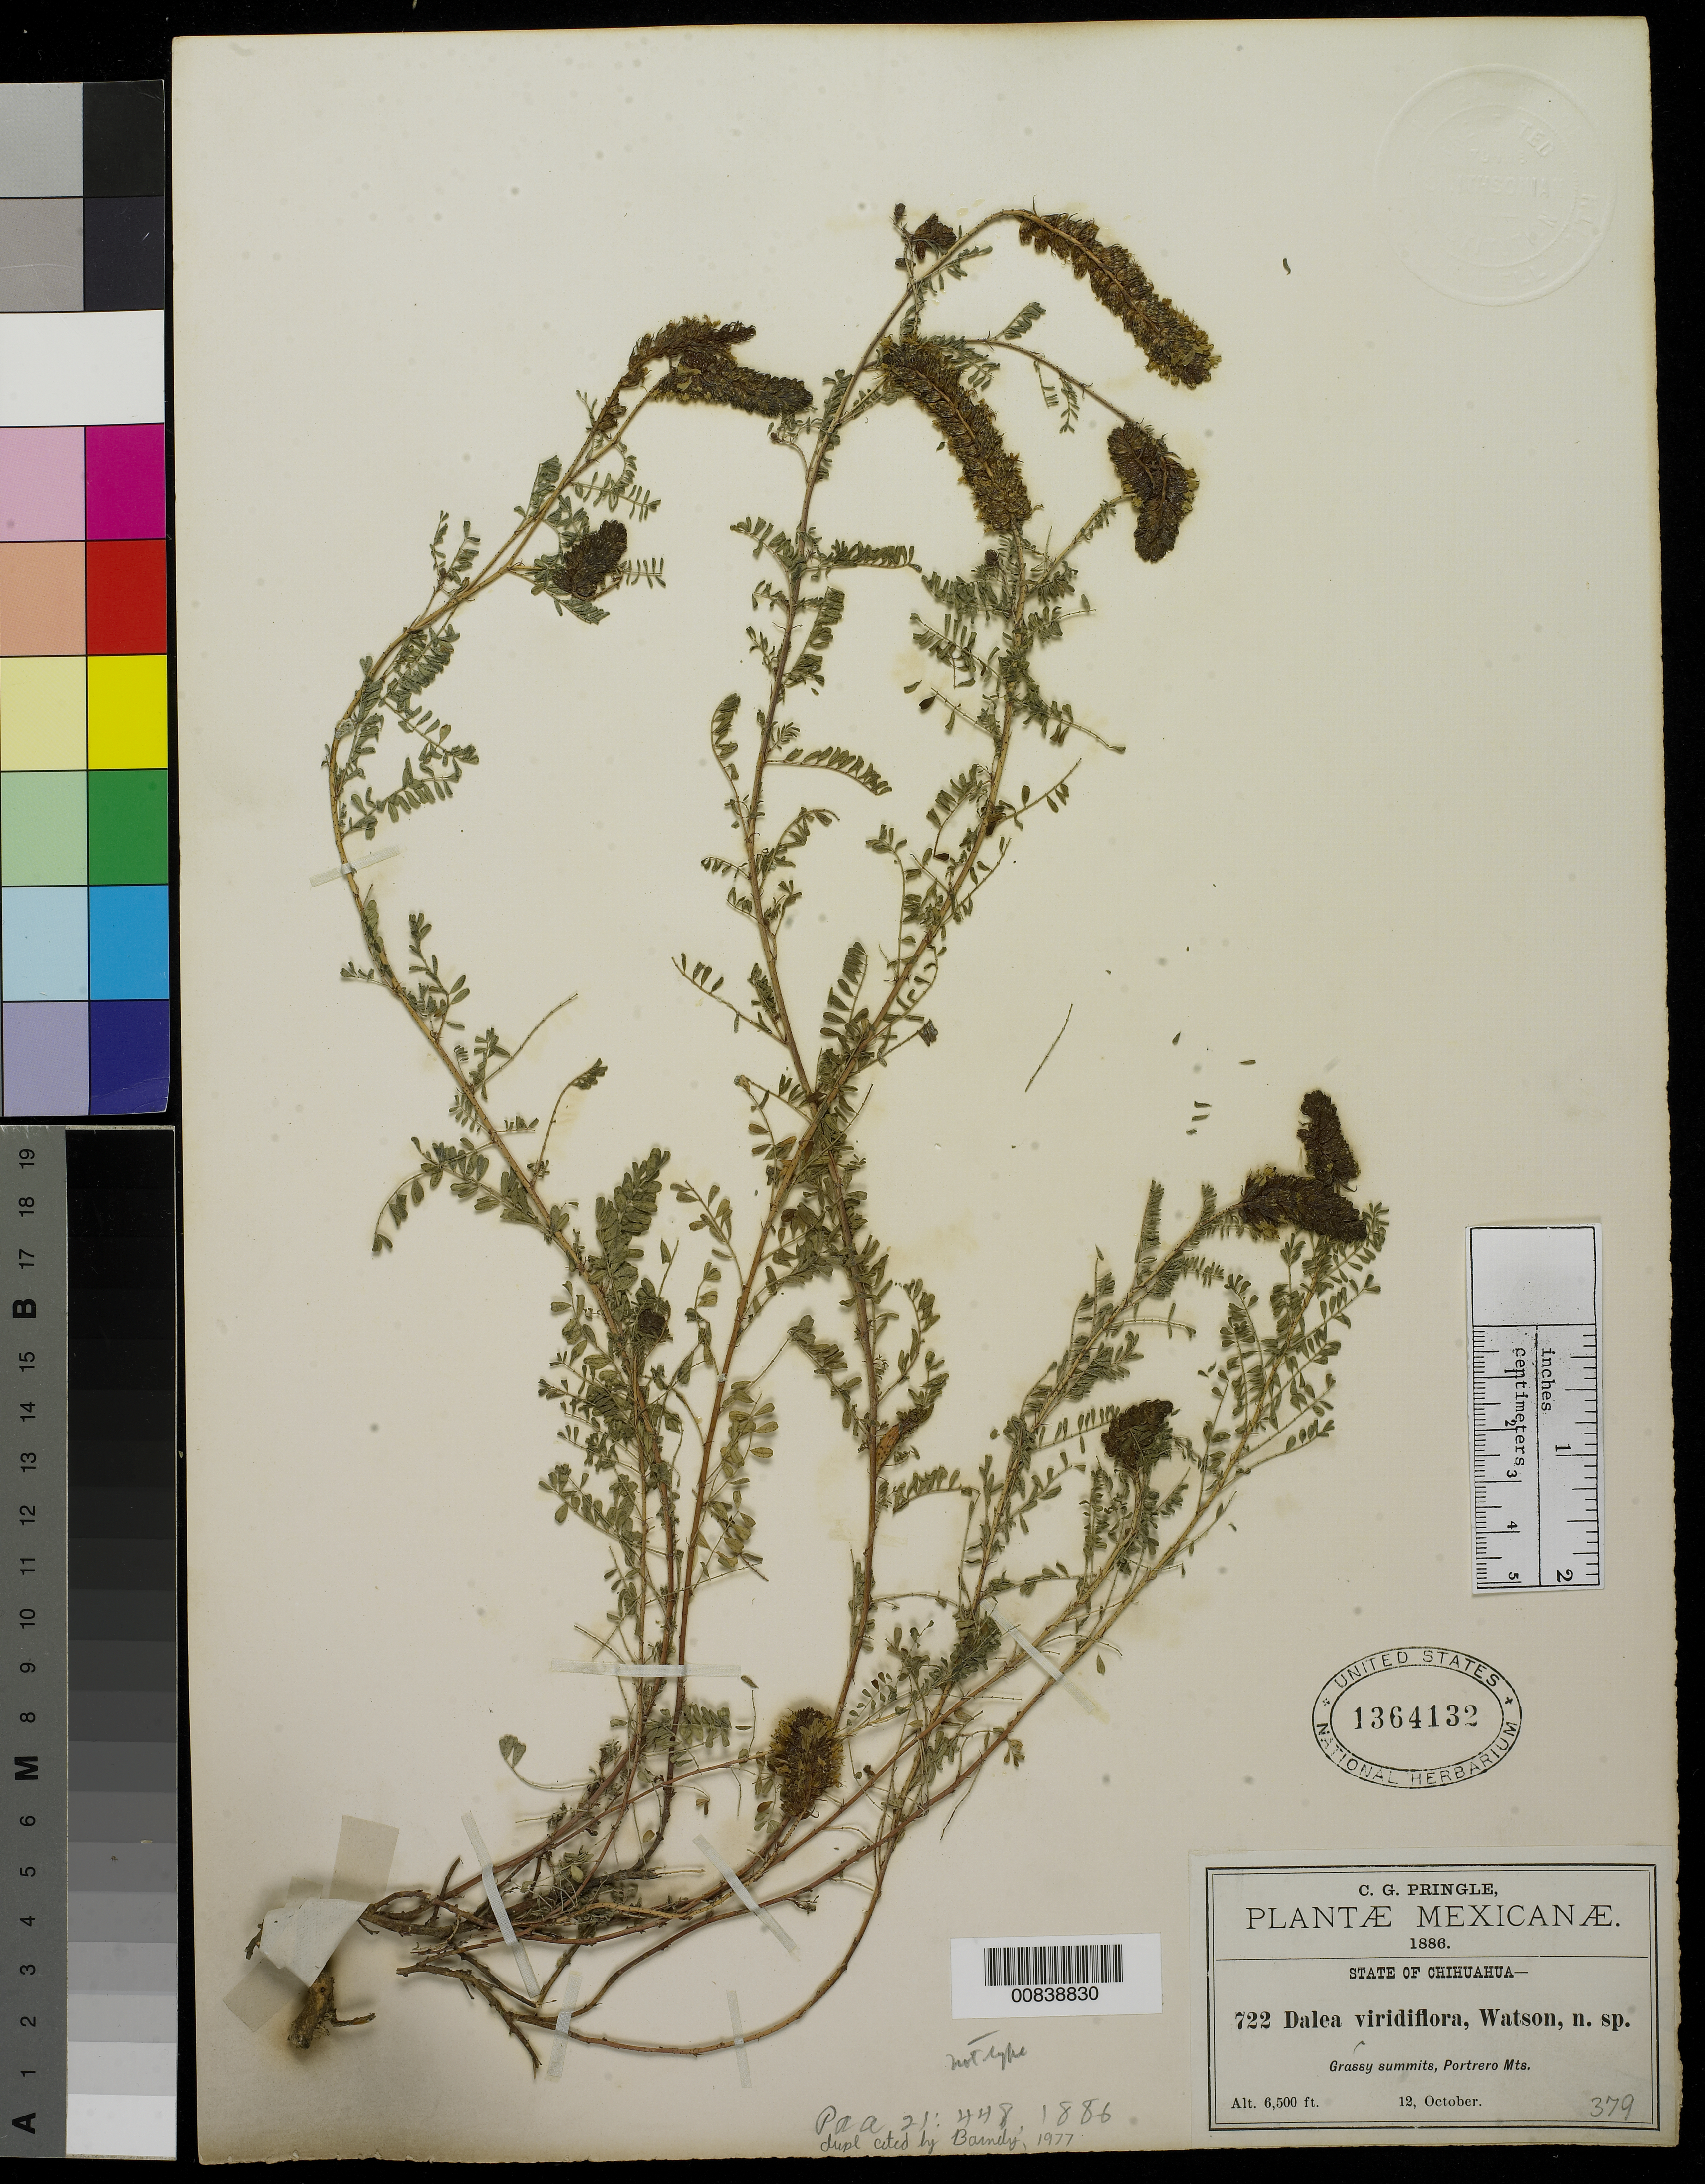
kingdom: Plantae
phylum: Tracheophyta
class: Magnoliopsida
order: Fabales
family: Fabaceae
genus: Dalea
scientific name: Dalea viridiflora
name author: S. Watson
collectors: C. G. Pringle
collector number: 722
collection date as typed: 12 Oct 1886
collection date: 1886-10-12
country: Mexico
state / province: Chihuahua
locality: Portrero Mts.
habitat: Grassy summits.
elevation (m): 1981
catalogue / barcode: US 1364132